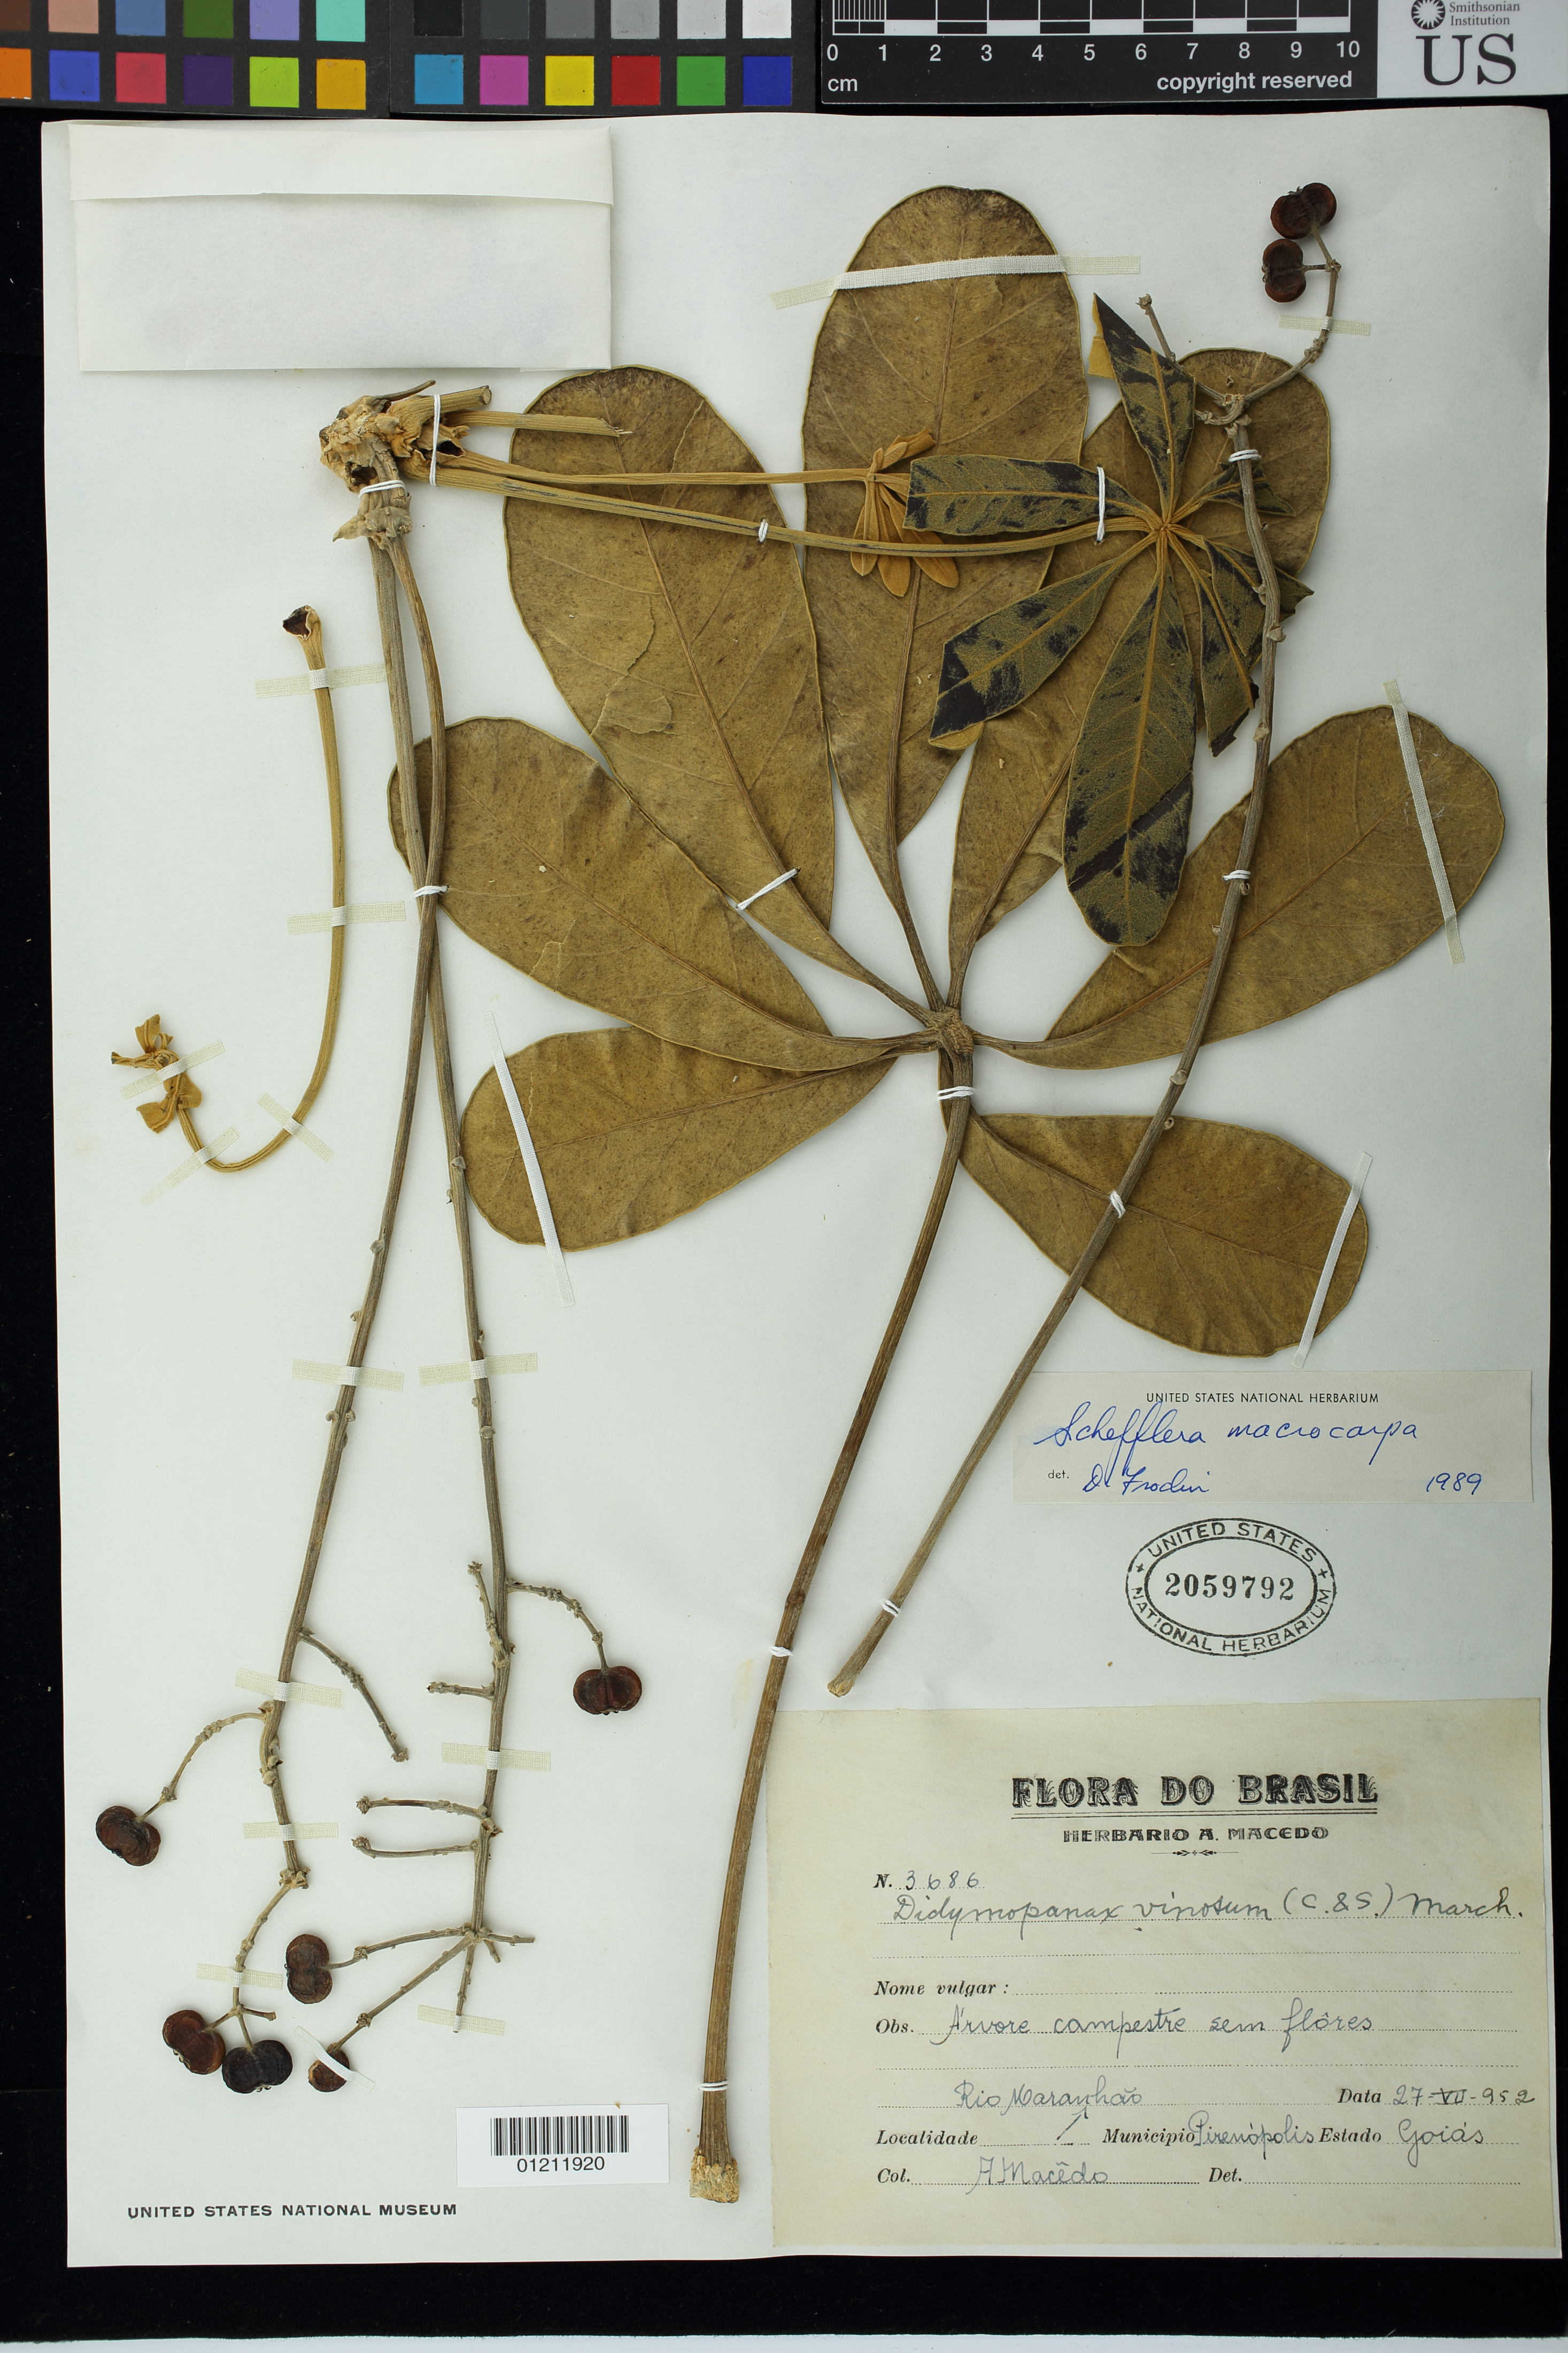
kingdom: Plantae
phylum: Tracheophyta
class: Magnoliopsida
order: Apiales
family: Araliaceae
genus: Schefflera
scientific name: Schefflera macrocarpa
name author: (Cham. & Schltdl.) Frodin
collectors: A. Macedo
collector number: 3686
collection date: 1952-07-27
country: Brazil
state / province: Goiás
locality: Rio Maranhão, Municipio Pirenópolis, Estado Goiás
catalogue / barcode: US 2059792